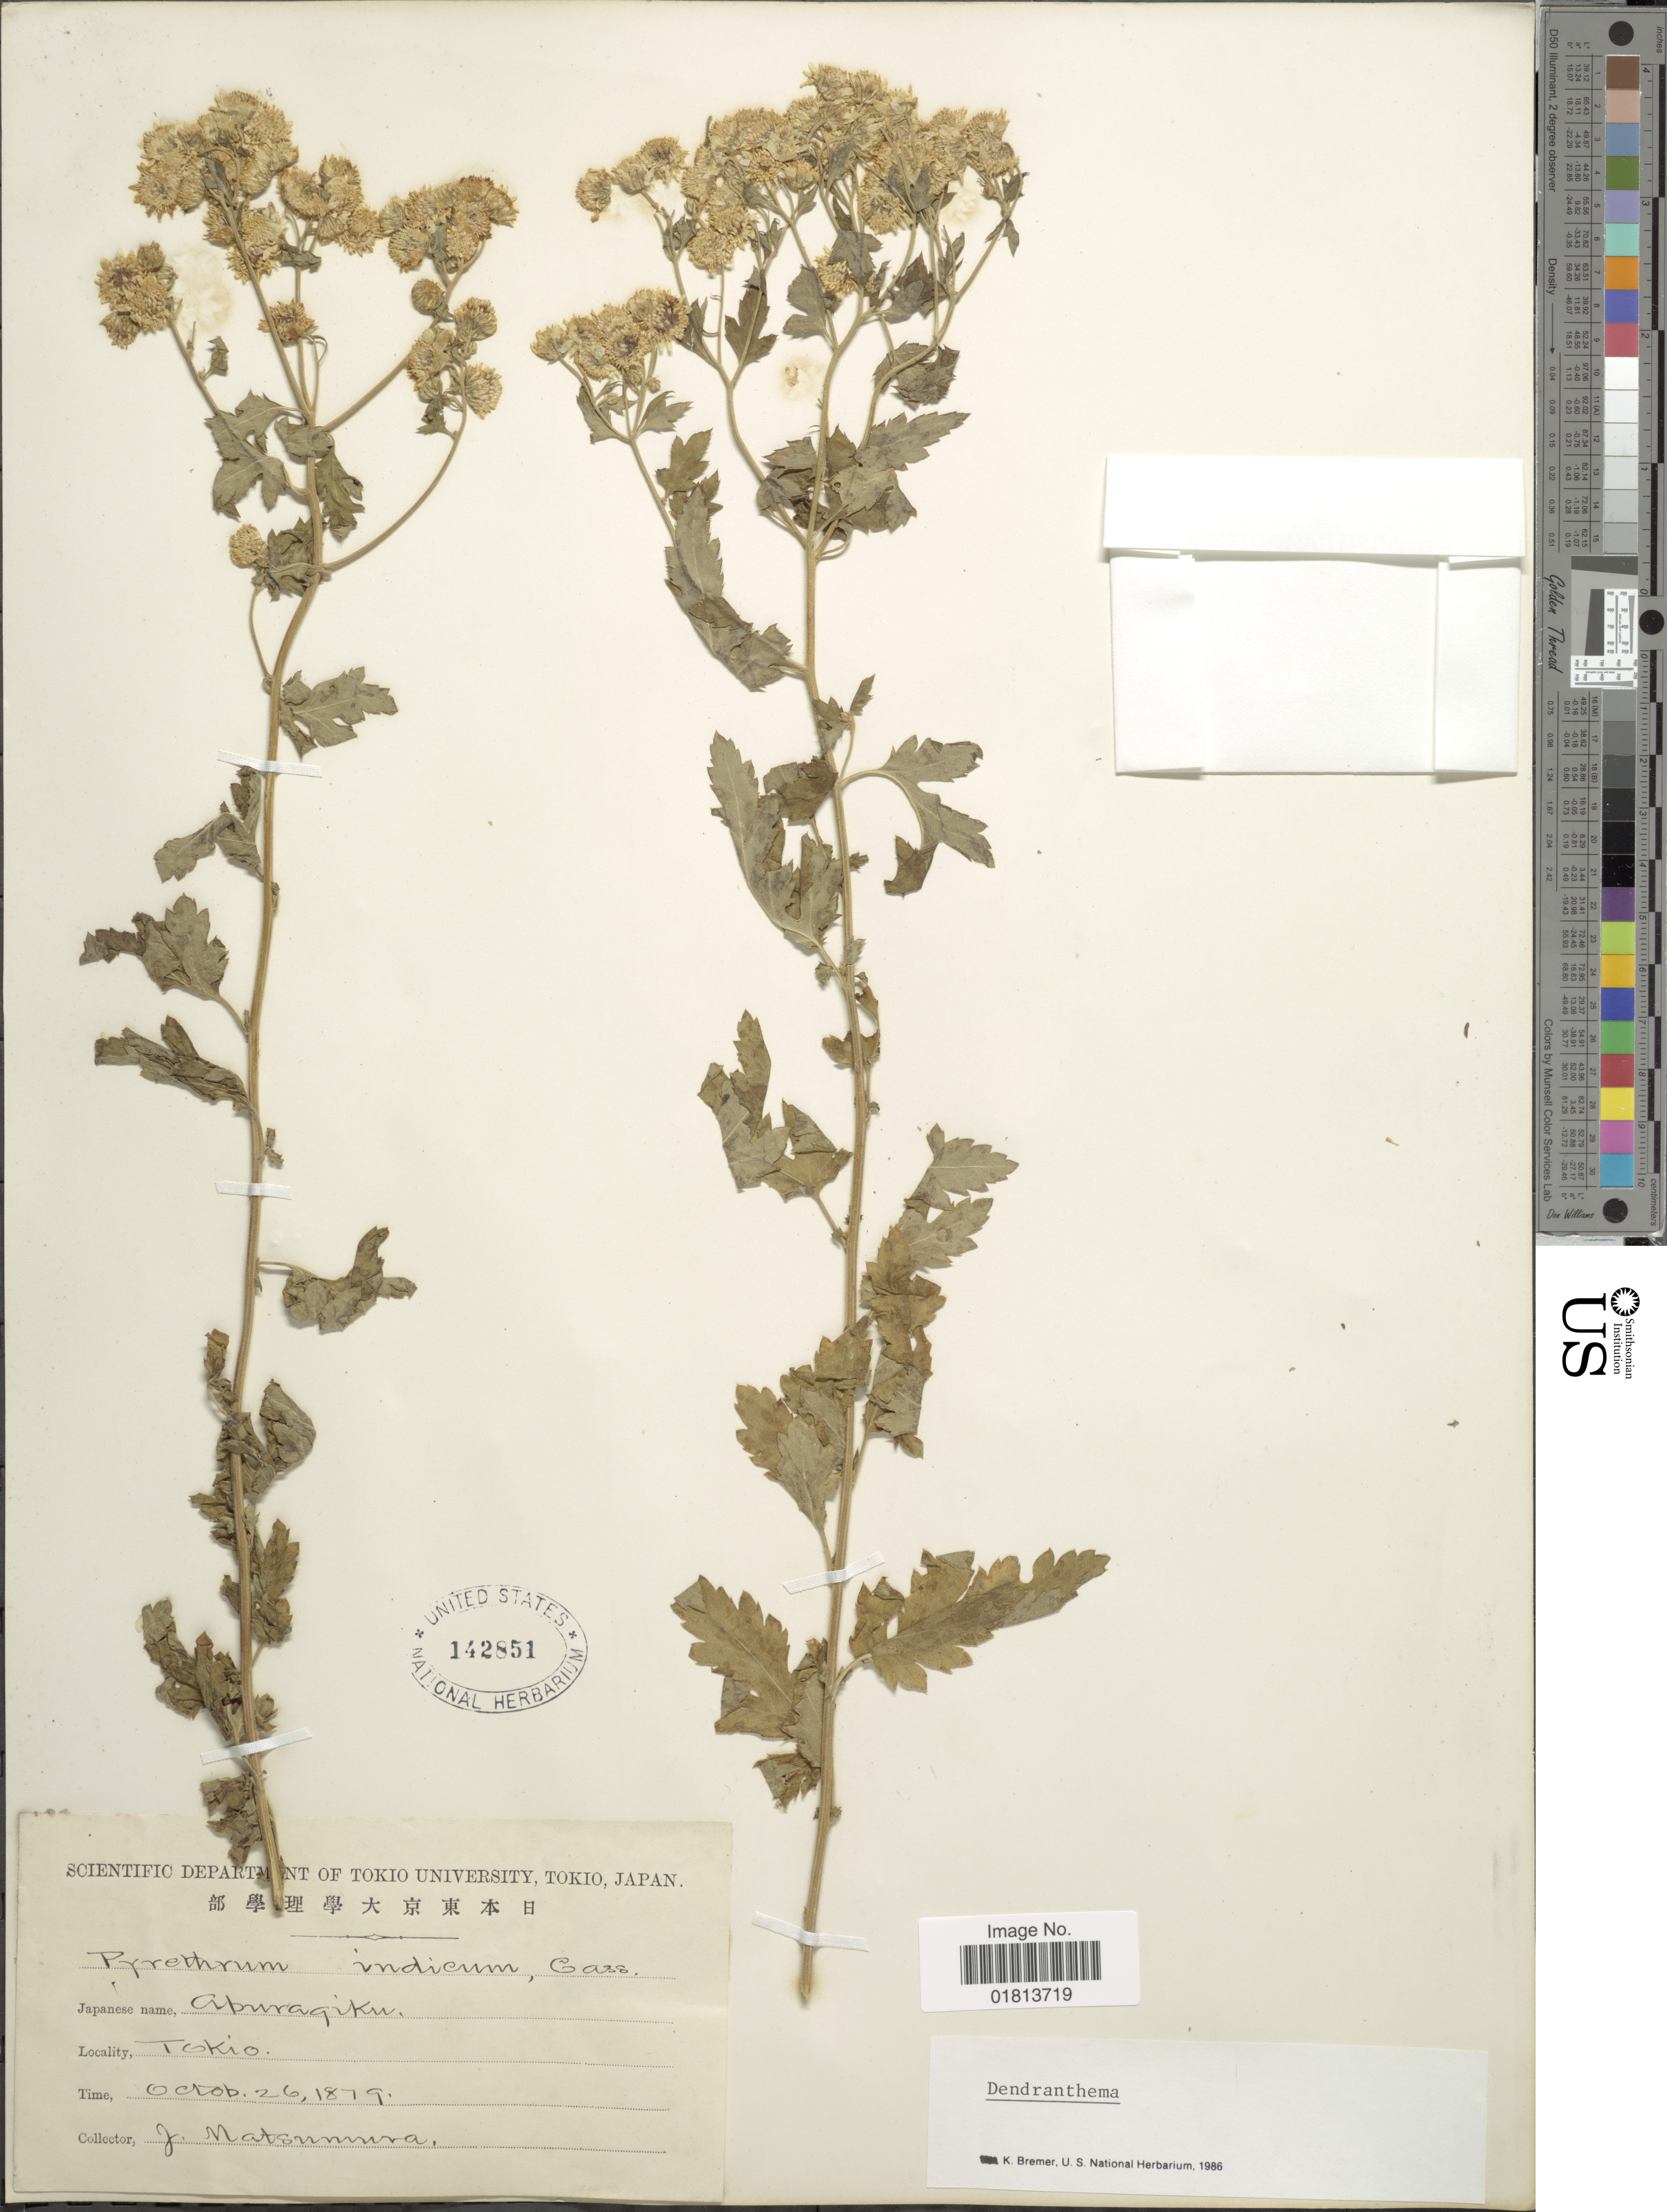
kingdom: Plantae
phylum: Tracheophyta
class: Magnoliopsida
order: Asterales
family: Asteraceae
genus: Dendranthema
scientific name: Dendranthema indicum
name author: (L.) Des Moul.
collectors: J. Natsumura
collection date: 1879-10-26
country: Japan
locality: Tokio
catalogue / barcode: US 142851